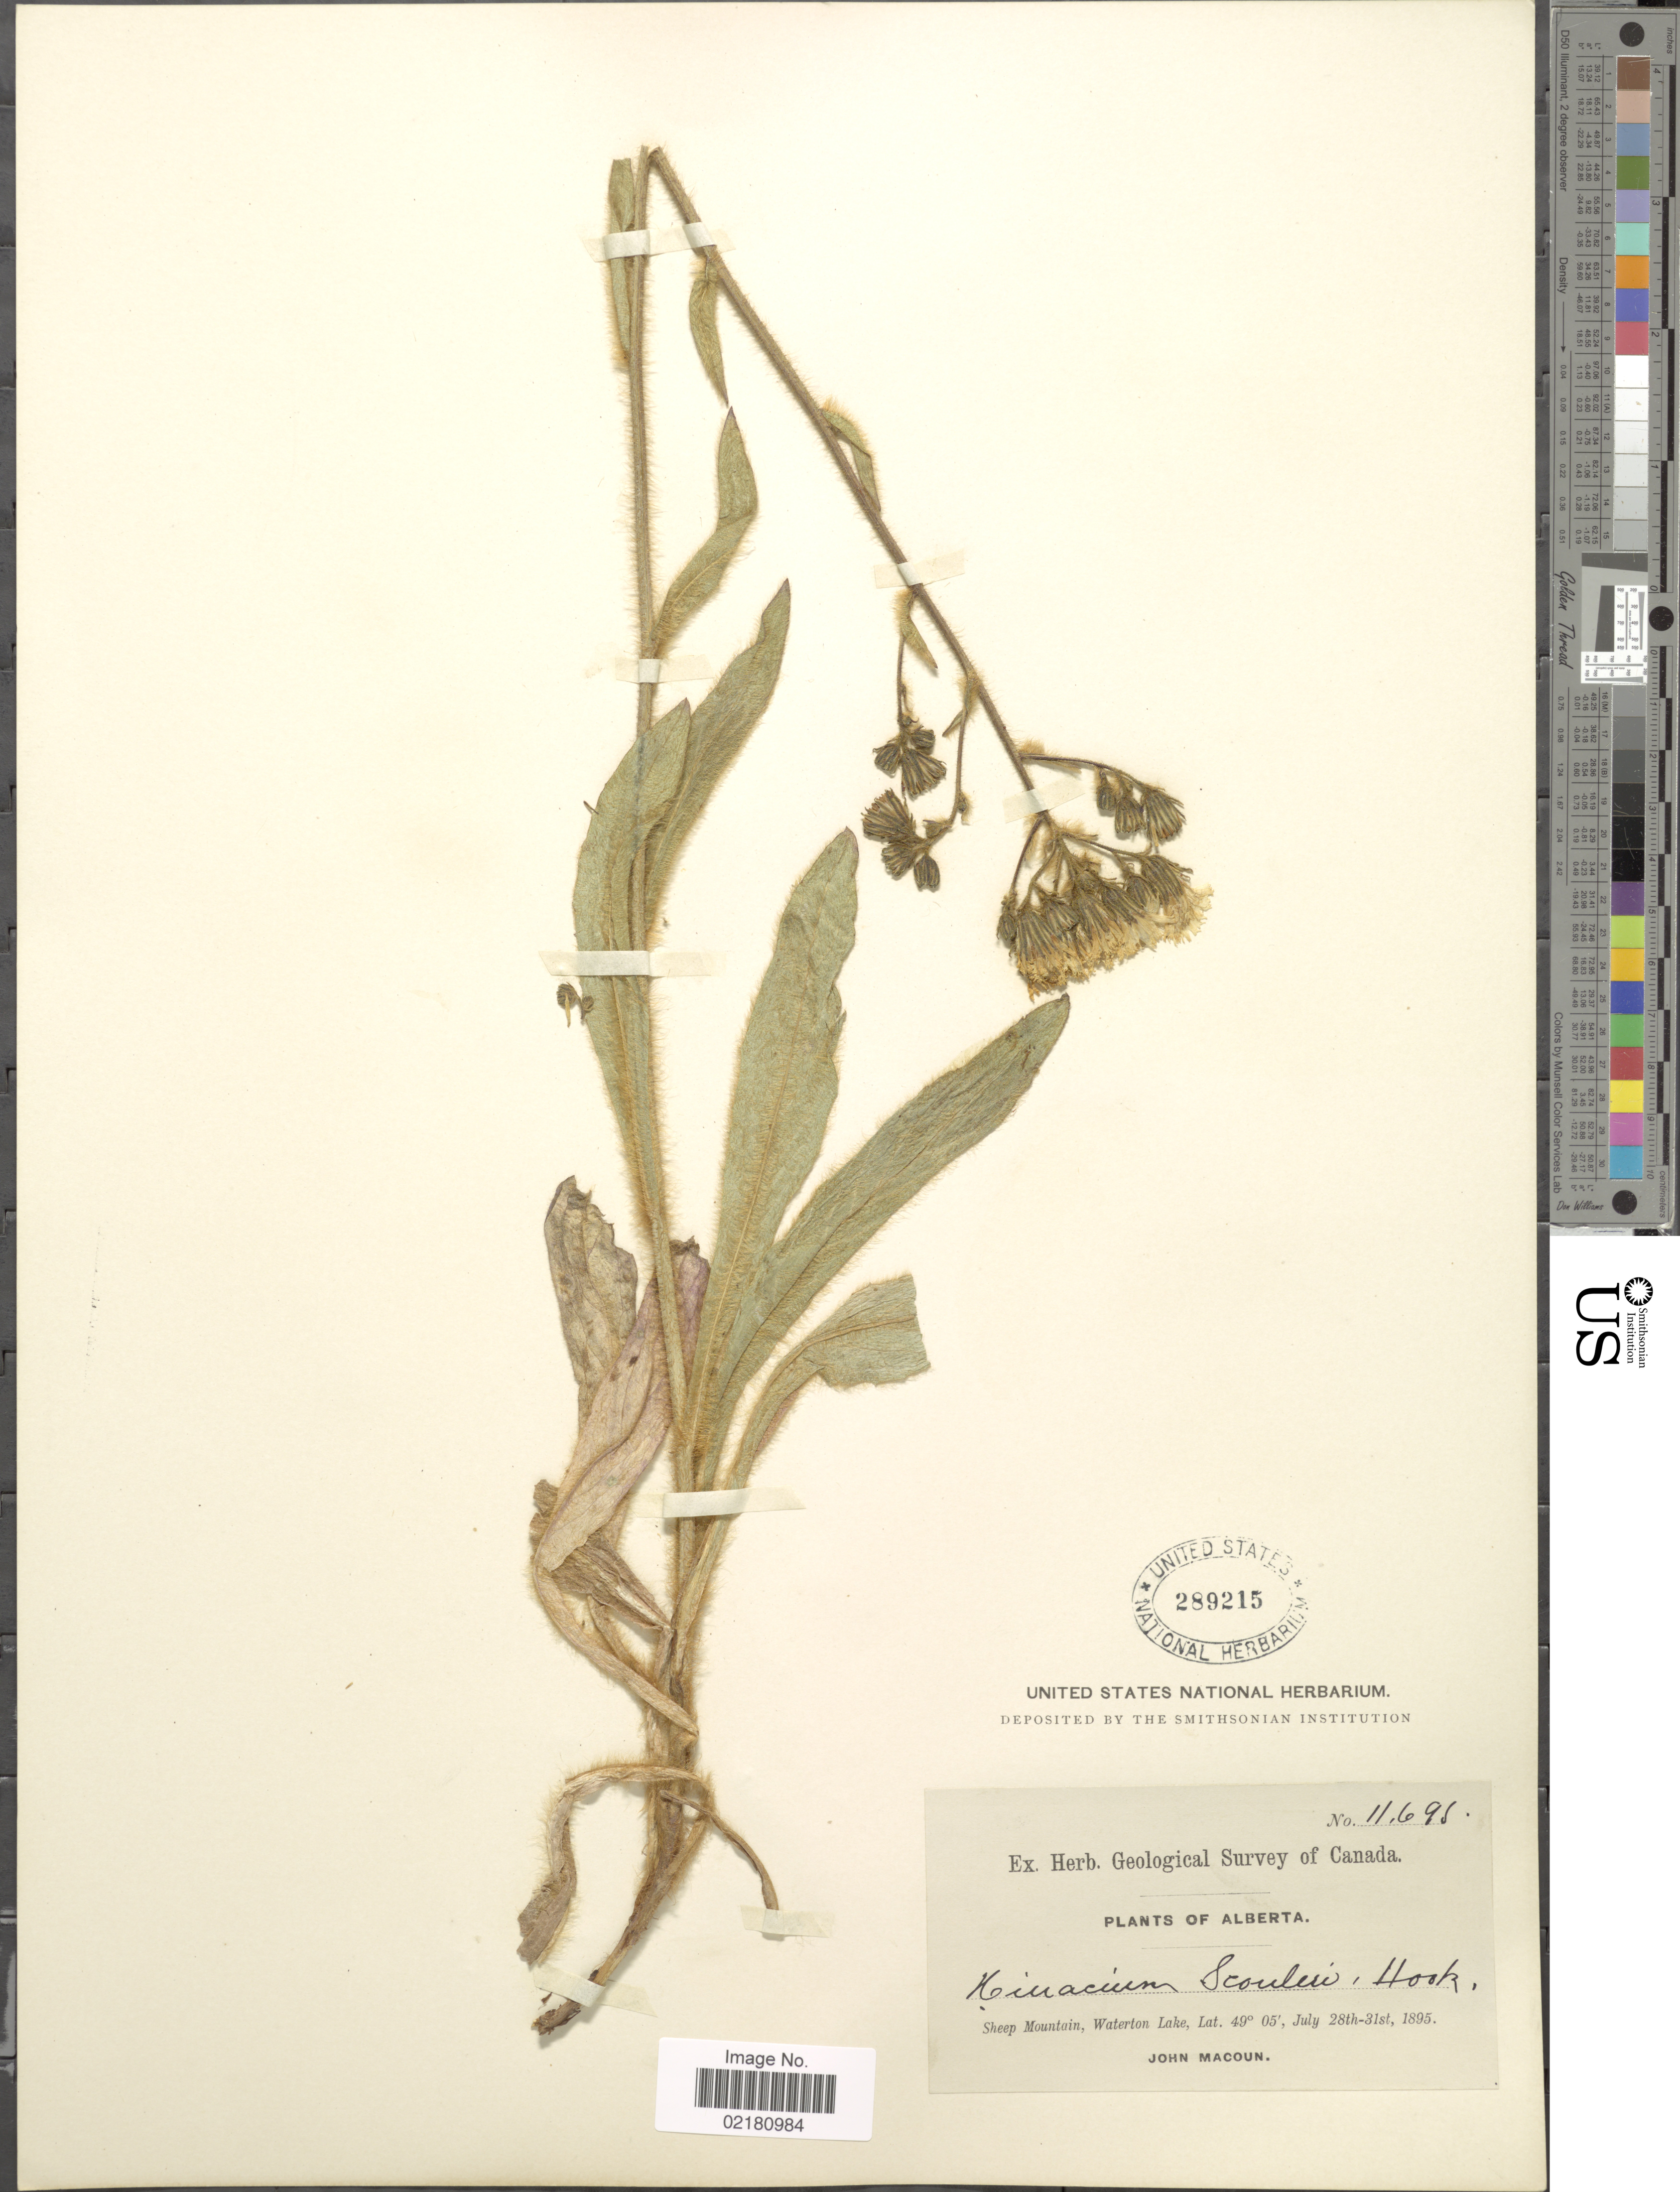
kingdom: Plantae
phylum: Tracheophyta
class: Magnoliopsida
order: Asterales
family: Asteraceae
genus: Hieracium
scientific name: Hieracium scouleri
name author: Hook.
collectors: J. Macoun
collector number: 11.695*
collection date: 1895-07-28/1895-07-31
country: Canada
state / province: Alberta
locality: Sheep Mountain, Waterton Lake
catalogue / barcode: US 289215